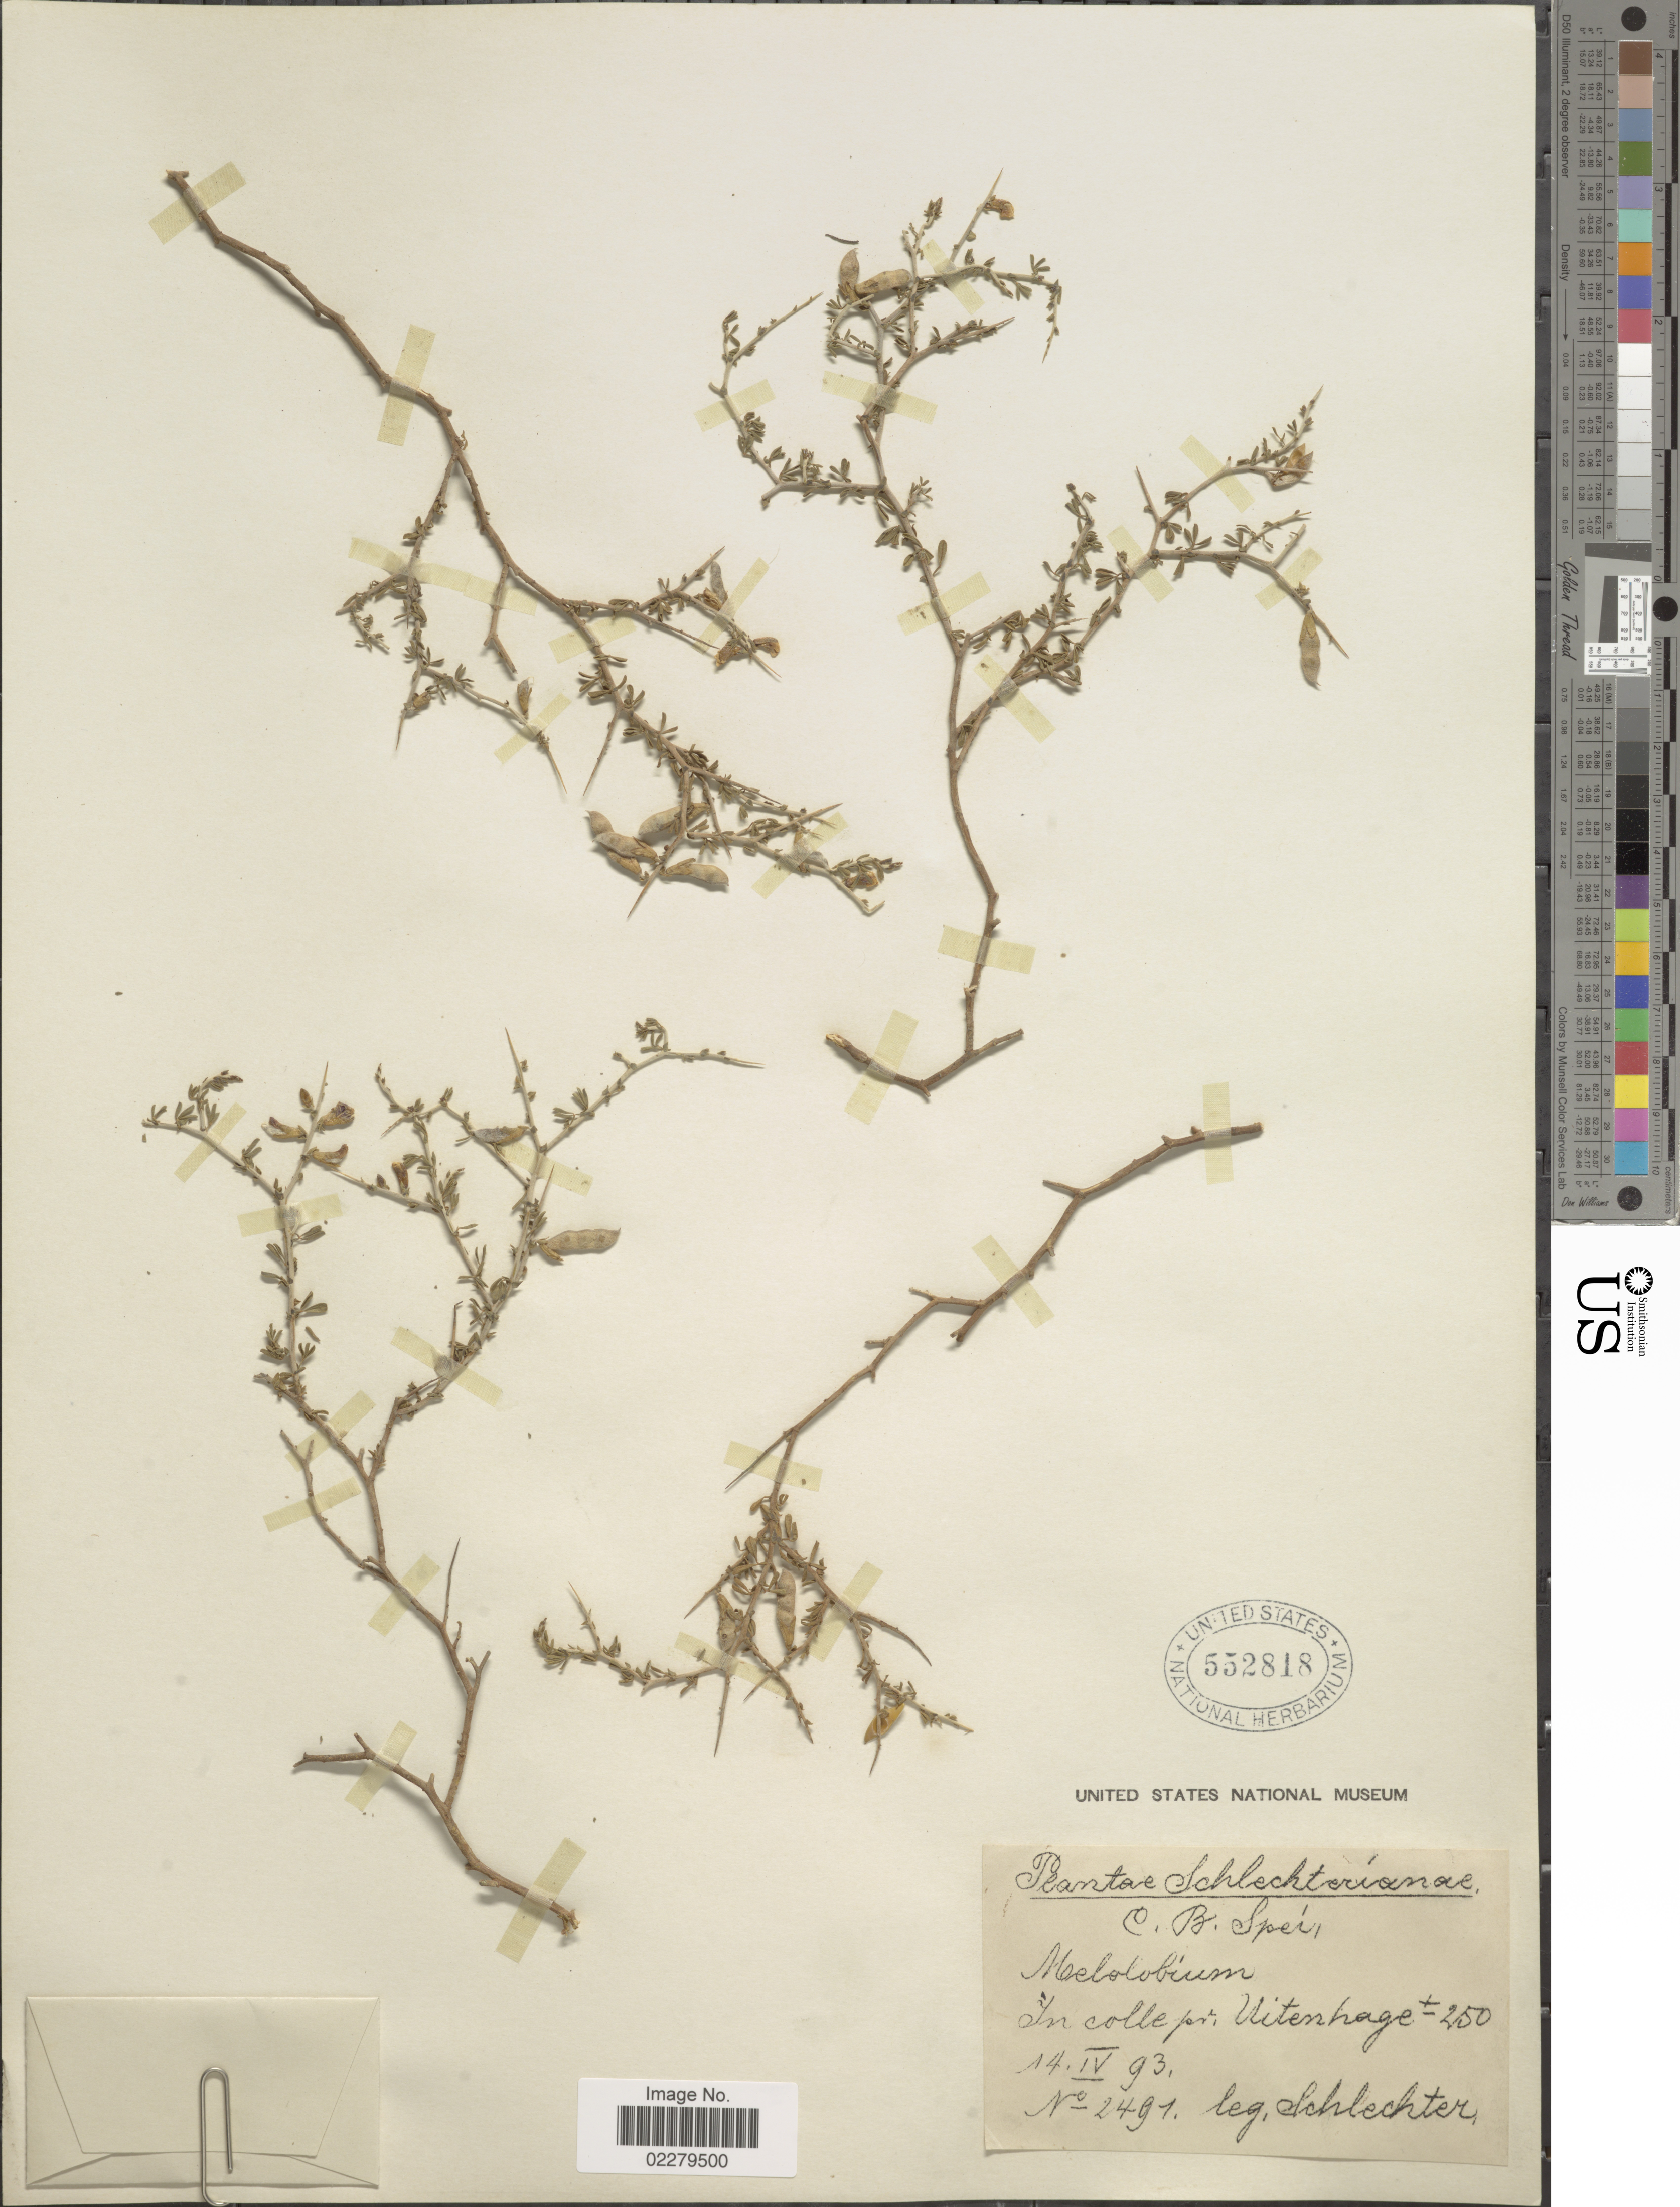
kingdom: Plantae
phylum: Tracheophyta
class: Magnoliopsida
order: Fabales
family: Fabaceae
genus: Melolobium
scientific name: Melolobium sp.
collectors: Schlechter, --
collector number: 2491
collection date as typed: Transcribed d/m/y: 14/4/93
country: South Africa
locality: In colle pr. Uitenhage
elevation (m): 76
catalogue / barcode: US 552818